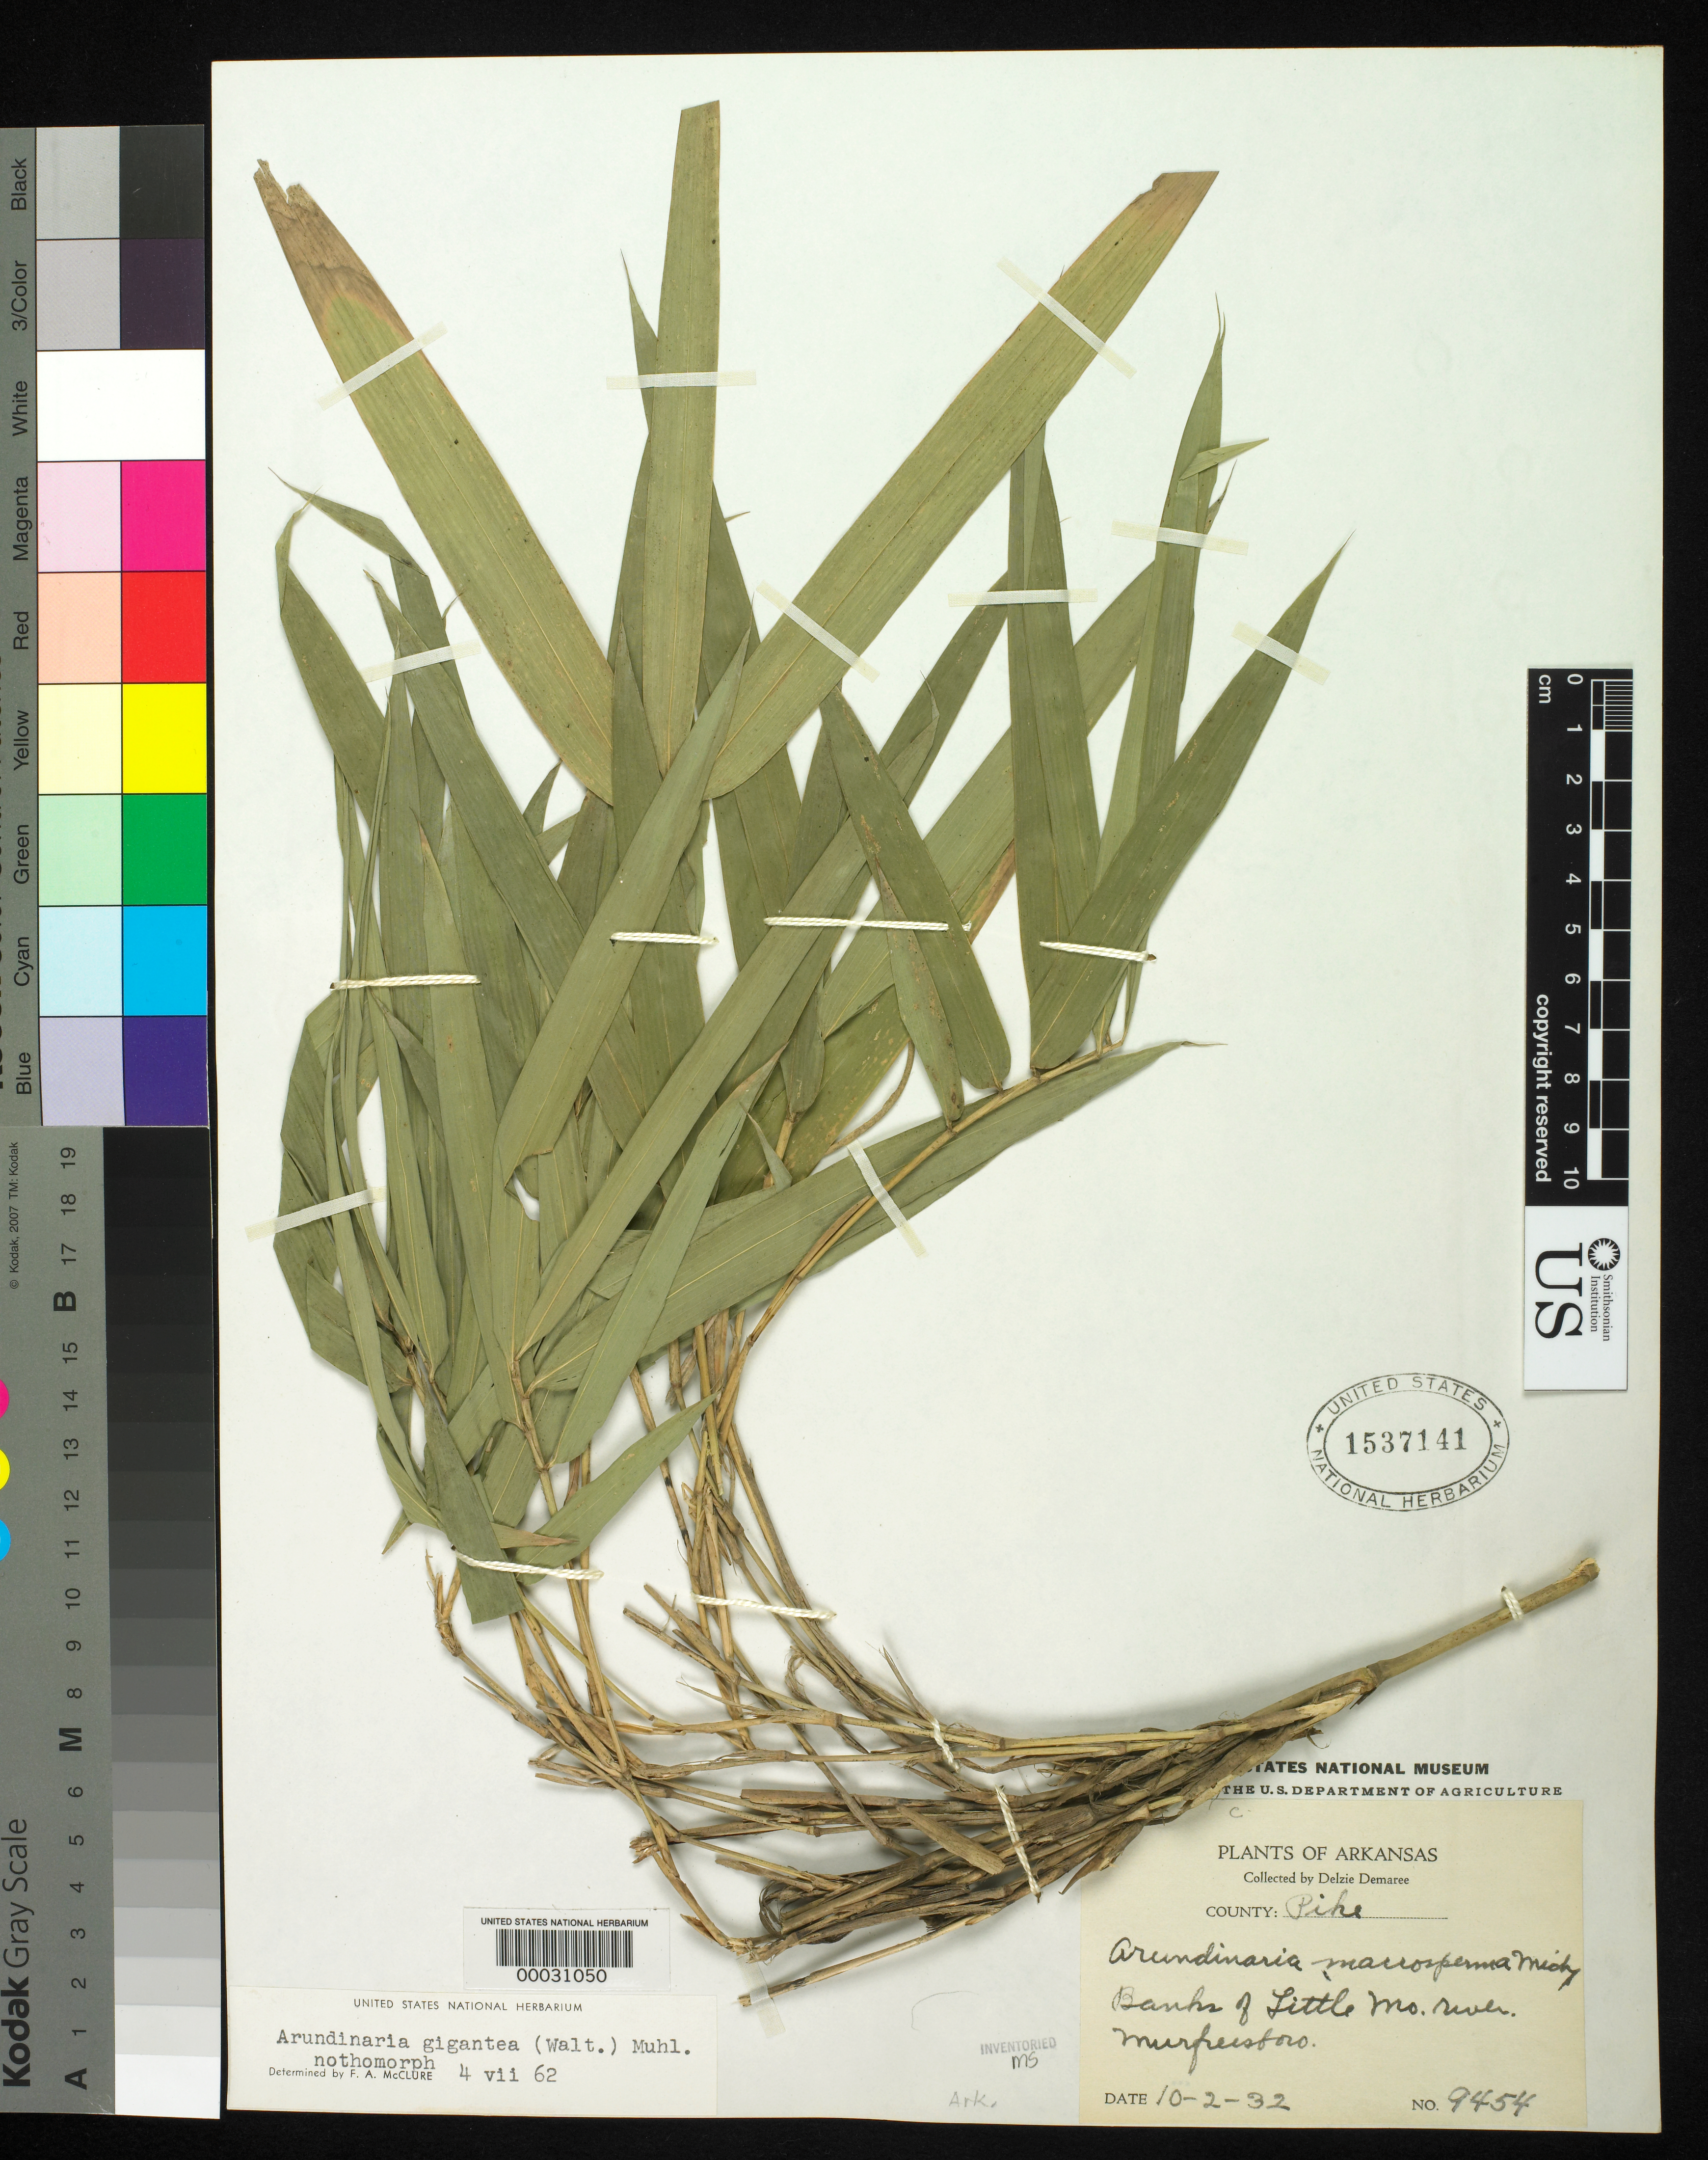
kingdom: Plantae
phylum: Tracheophyta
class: Liliopsida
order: Poales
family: Poaceae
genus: Arundinaria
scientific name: Arundinaria gigantea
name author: (Walter) Muhl.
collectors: D. Demaree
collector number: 9454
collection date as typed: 02 Oct 1932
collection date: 1932-10-02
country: United States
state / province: Arkansas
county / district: Pike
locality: Murfreesboro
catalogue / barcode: US 1537141